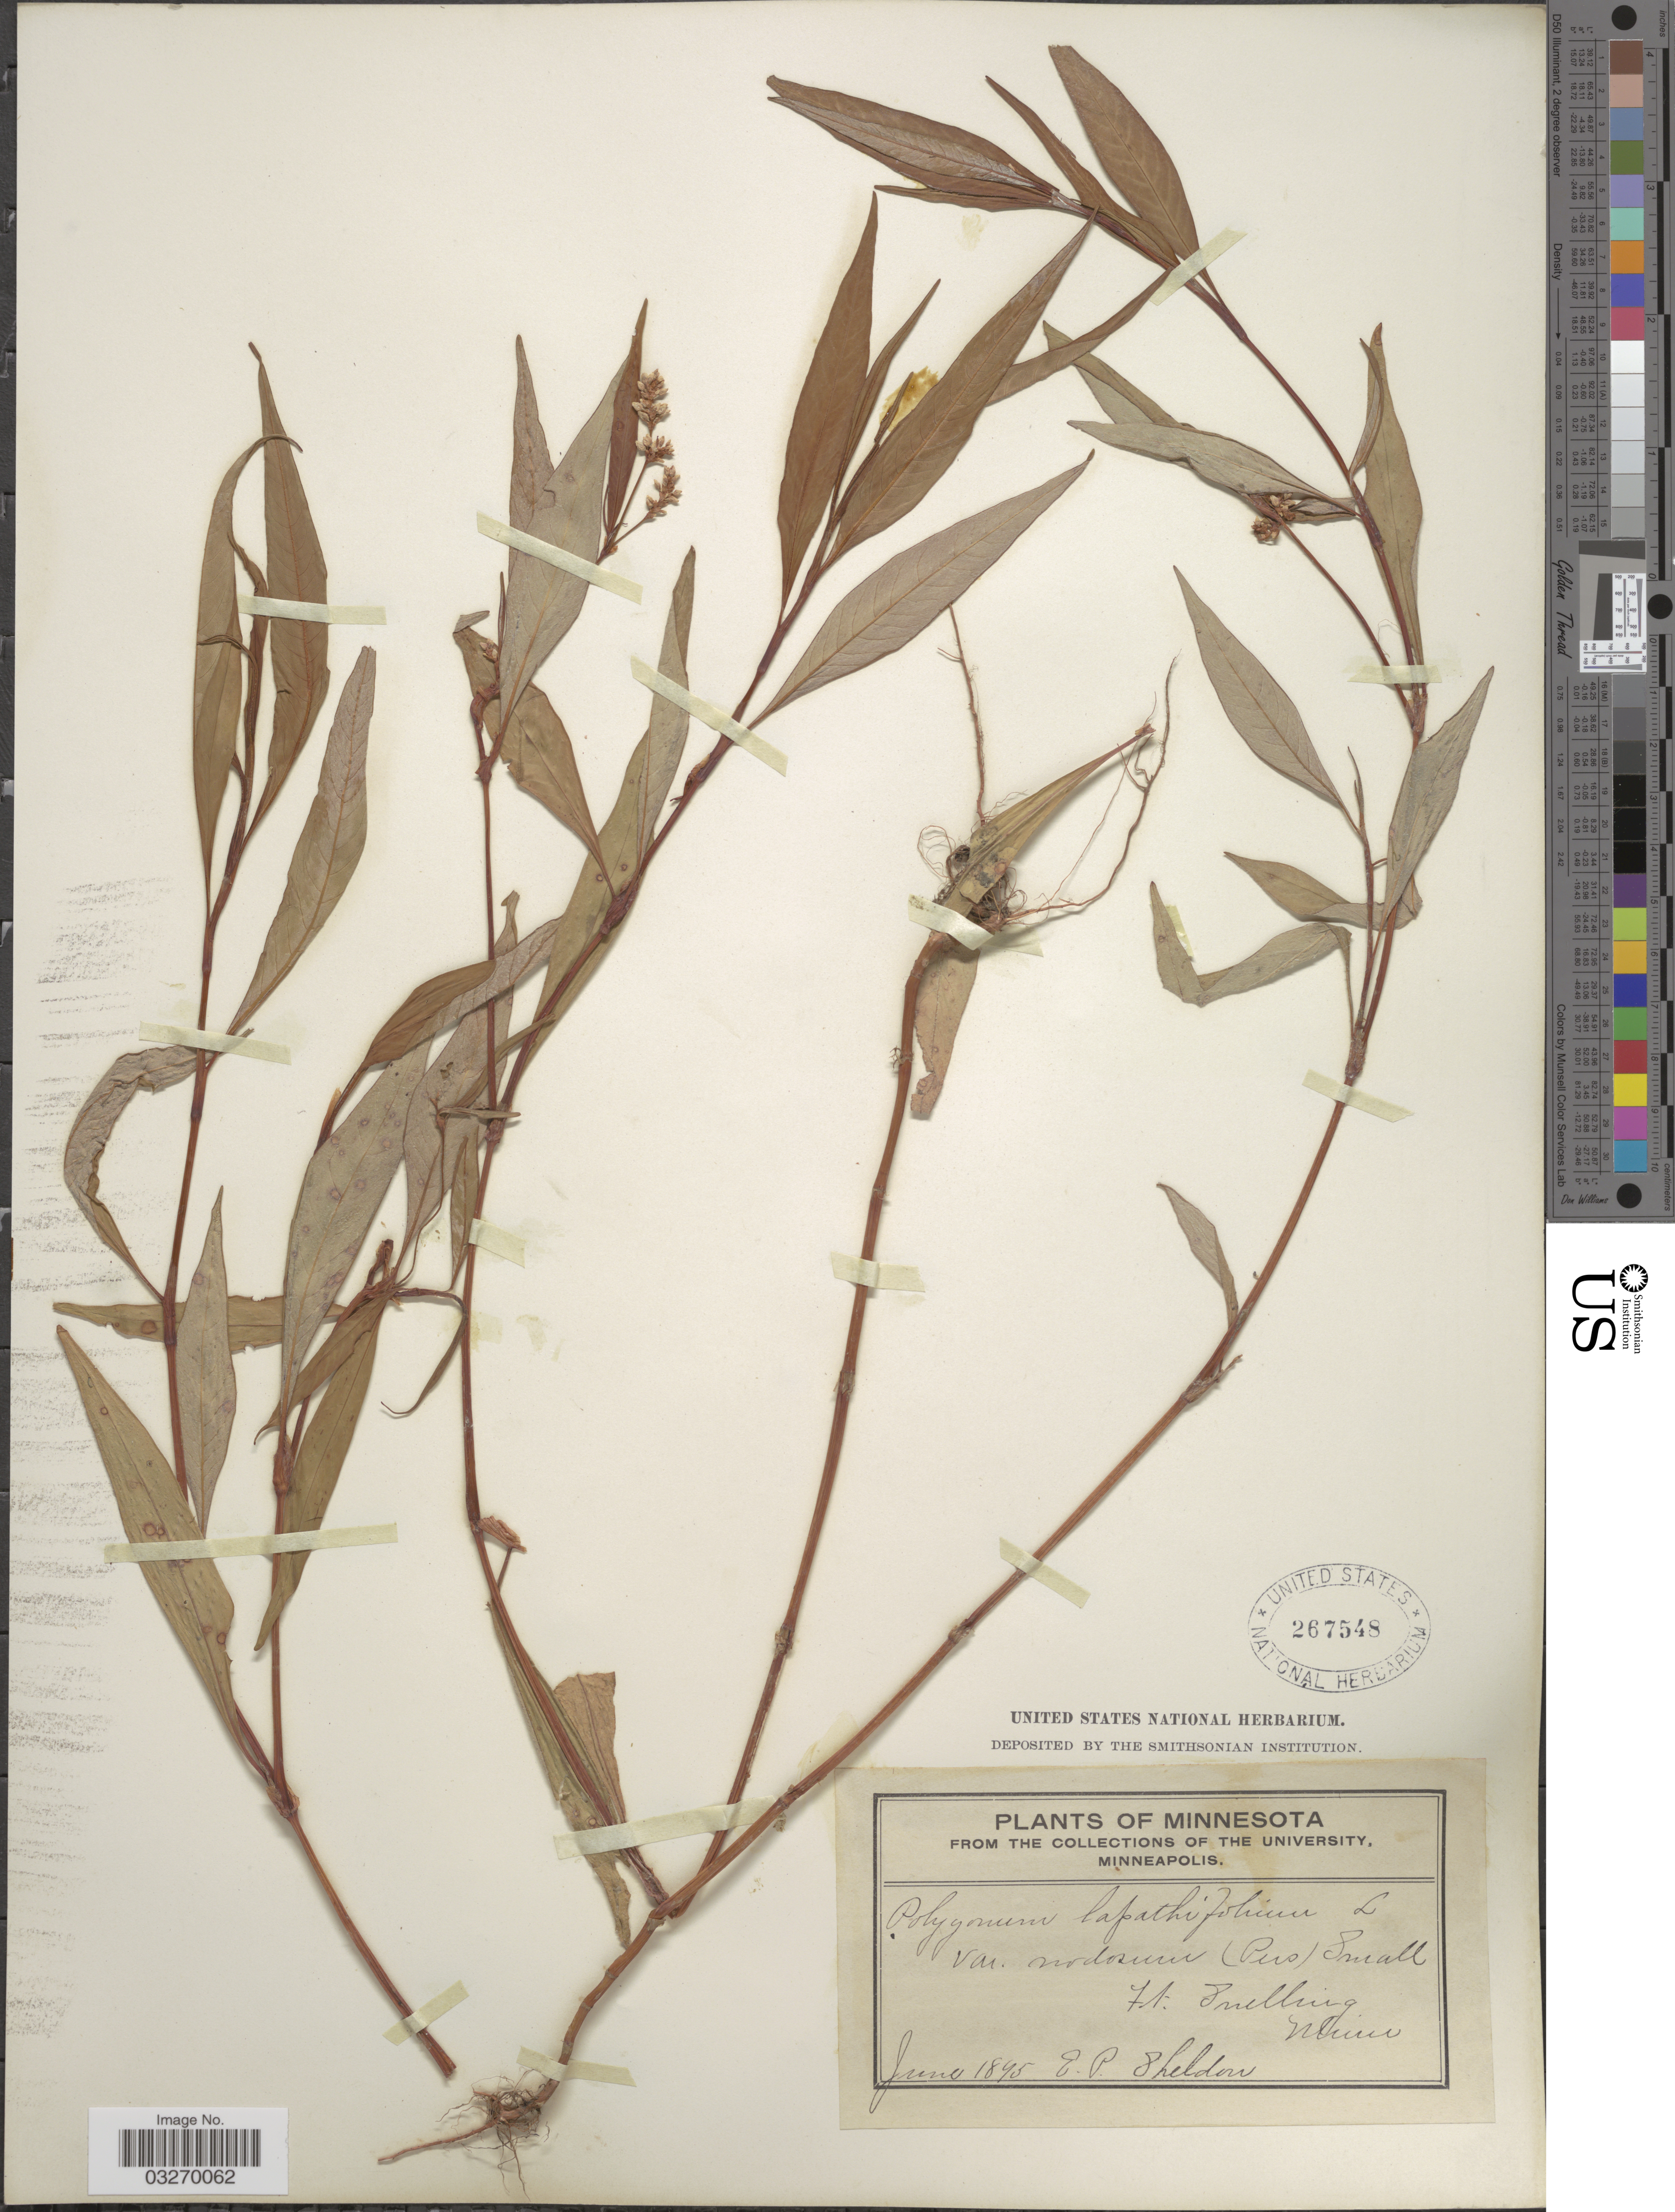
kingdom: Plantae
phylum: Tracheophyta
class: Magnoliopsida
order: Caryophyllales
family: Polygonaceae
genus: Persicaria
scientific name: Persicaria lapathifolia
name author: (L.) Delarbre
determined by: Atha, D. E.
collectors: E. P. Sheldon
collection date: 1895-06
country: United States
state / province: Minnesota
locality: Ft. Snelling.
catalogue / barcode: US 267548